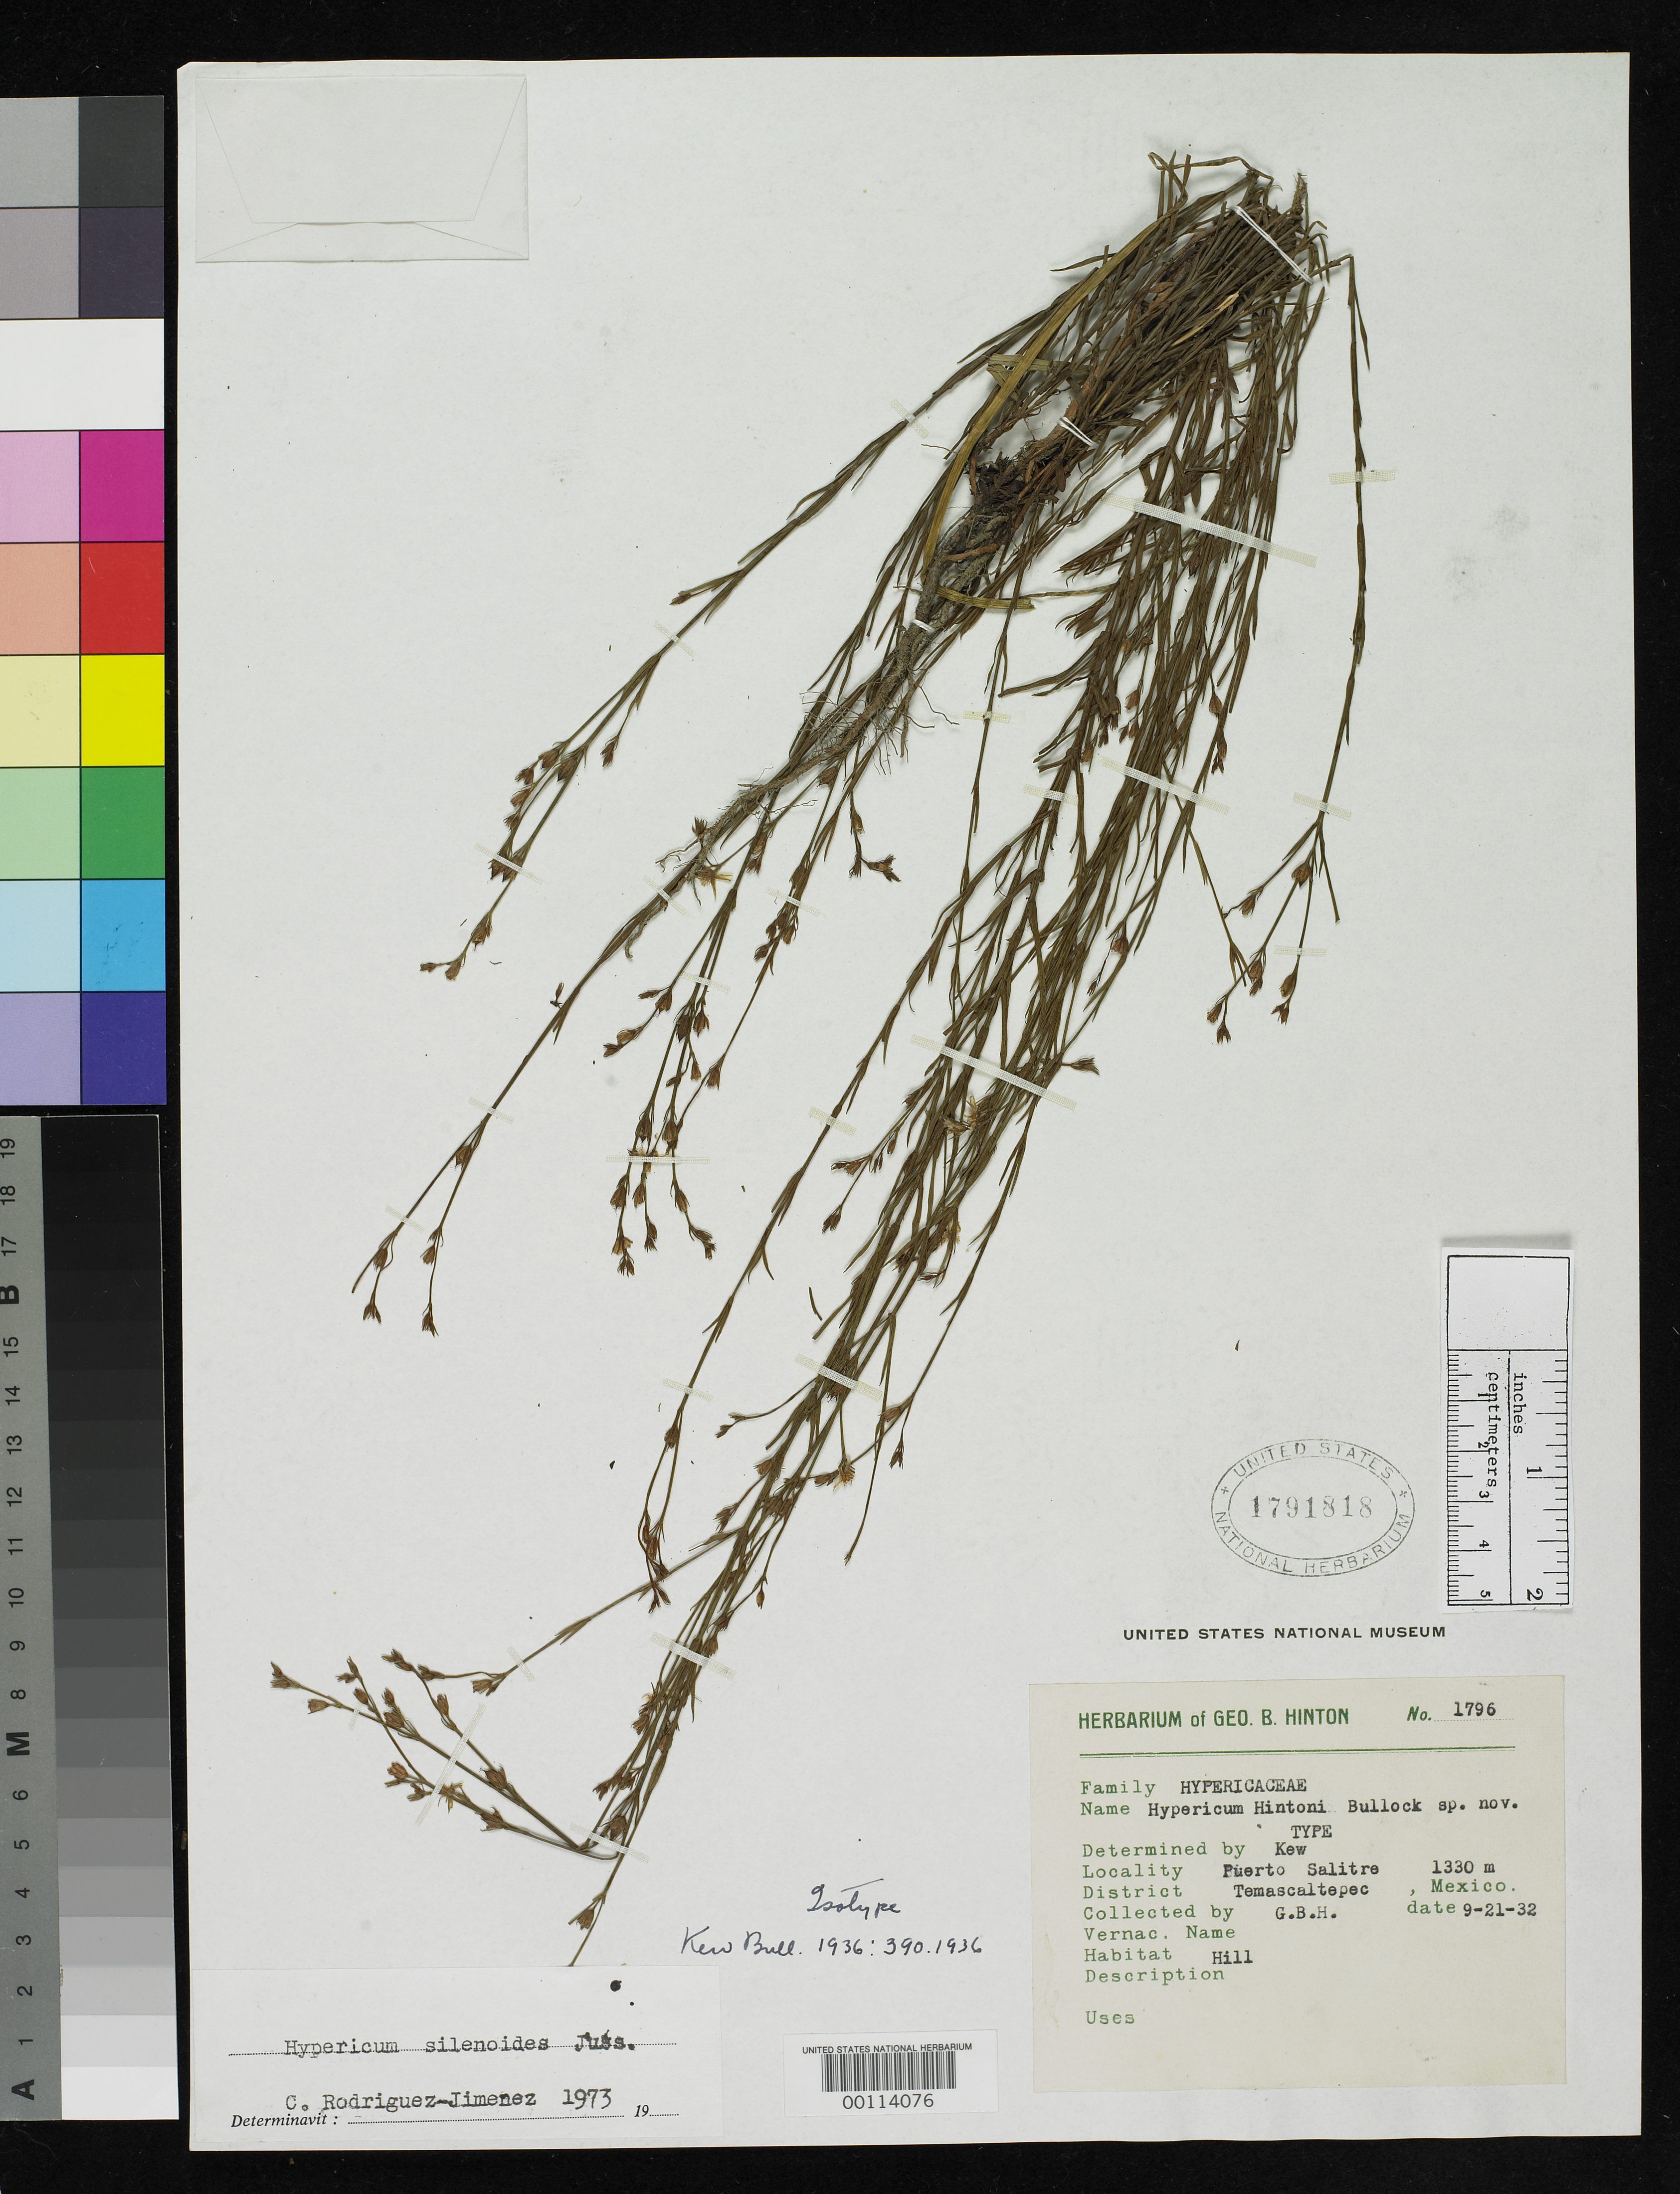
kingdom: Plantae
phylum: Tracheophyta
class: Magnoliopsida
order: Malpighiales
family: Hypericaceae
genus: Hypericum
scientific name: Hypericum hintoni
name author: Bullock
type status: Isotype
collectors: G. B. Hinton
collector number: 1796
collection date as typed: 21 Sep 1932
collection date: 1932-09-21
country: Mexico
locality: Temascaltepec, Puerto Salitre.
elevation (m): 1330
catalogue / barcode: US 1791818